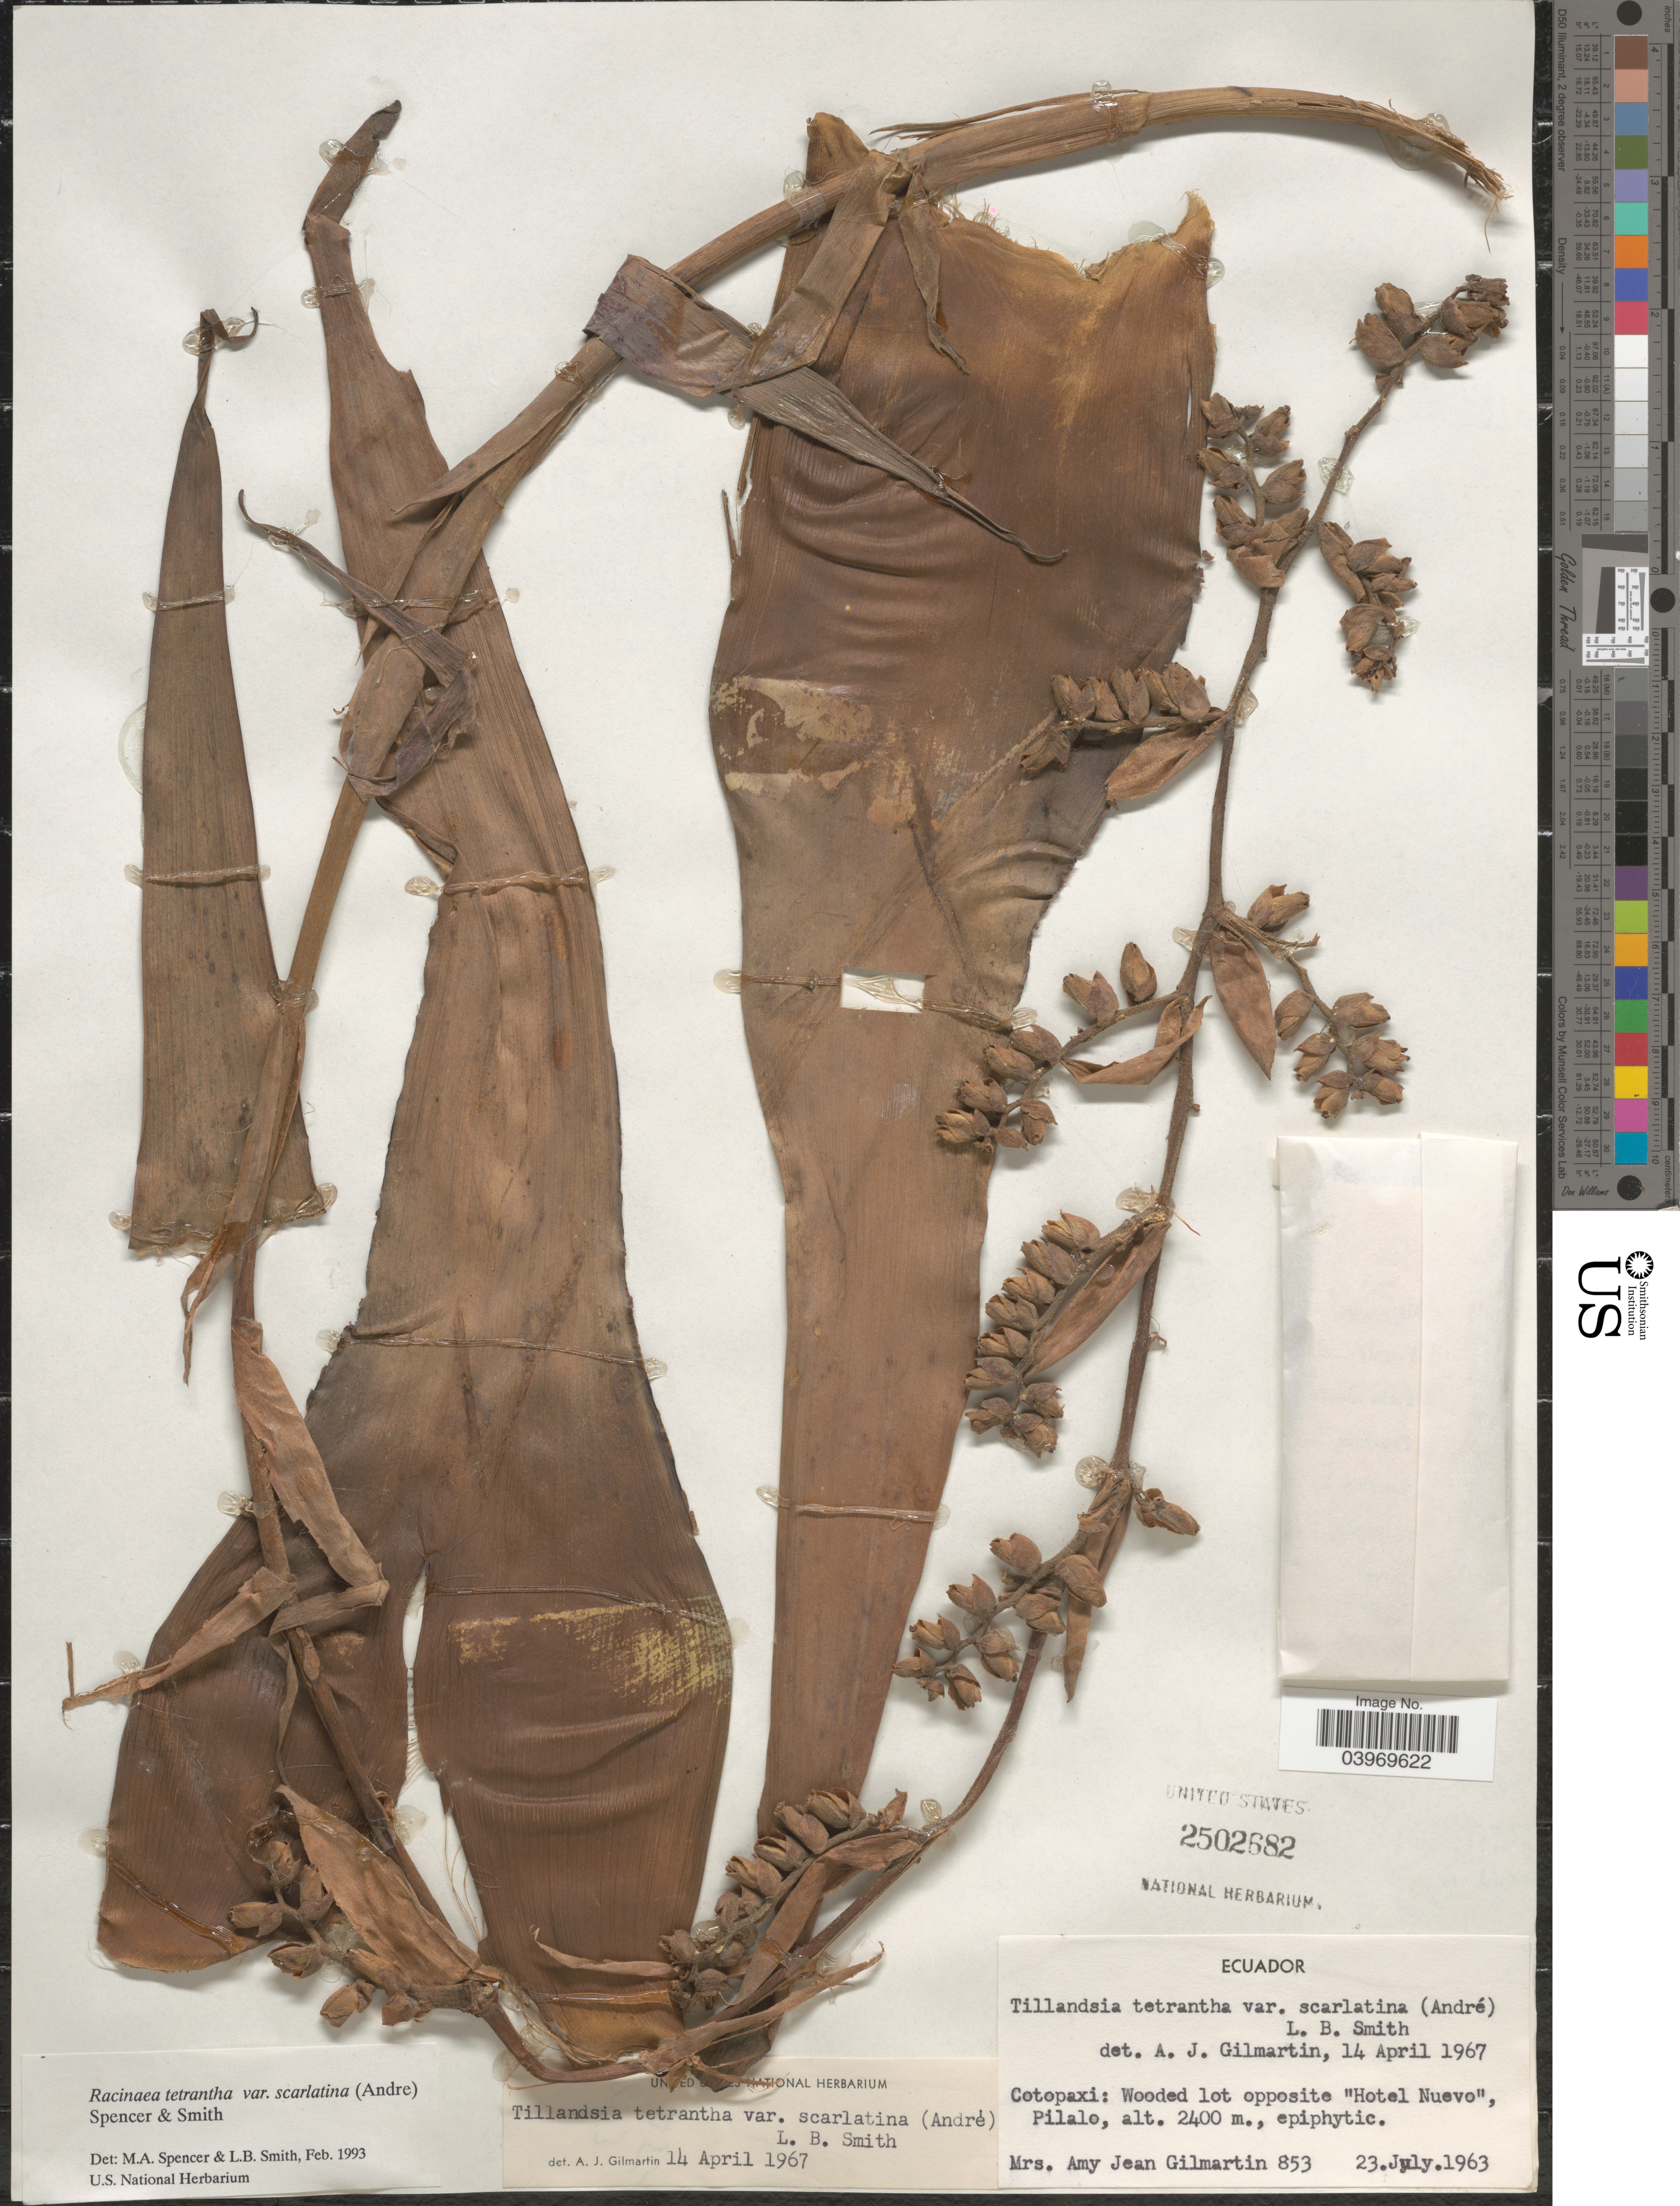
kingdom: Plantae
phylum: Tracheophyta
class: Liliopsida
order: Poales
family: Bromeliaceae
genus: Racinaea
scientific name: Racinaea tetrantha var. scarlatina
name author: (Ruiz & Pav.) M.A. Spencer & L.B. Sm.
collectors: A. J. Gilmartin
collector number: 853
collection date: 1963-07-23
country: Ecuador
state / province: Cotopaxi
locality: Wooded lot opposite "Hotel Nuevo", Pilalo.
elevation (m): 2400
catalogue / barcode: US 2502682